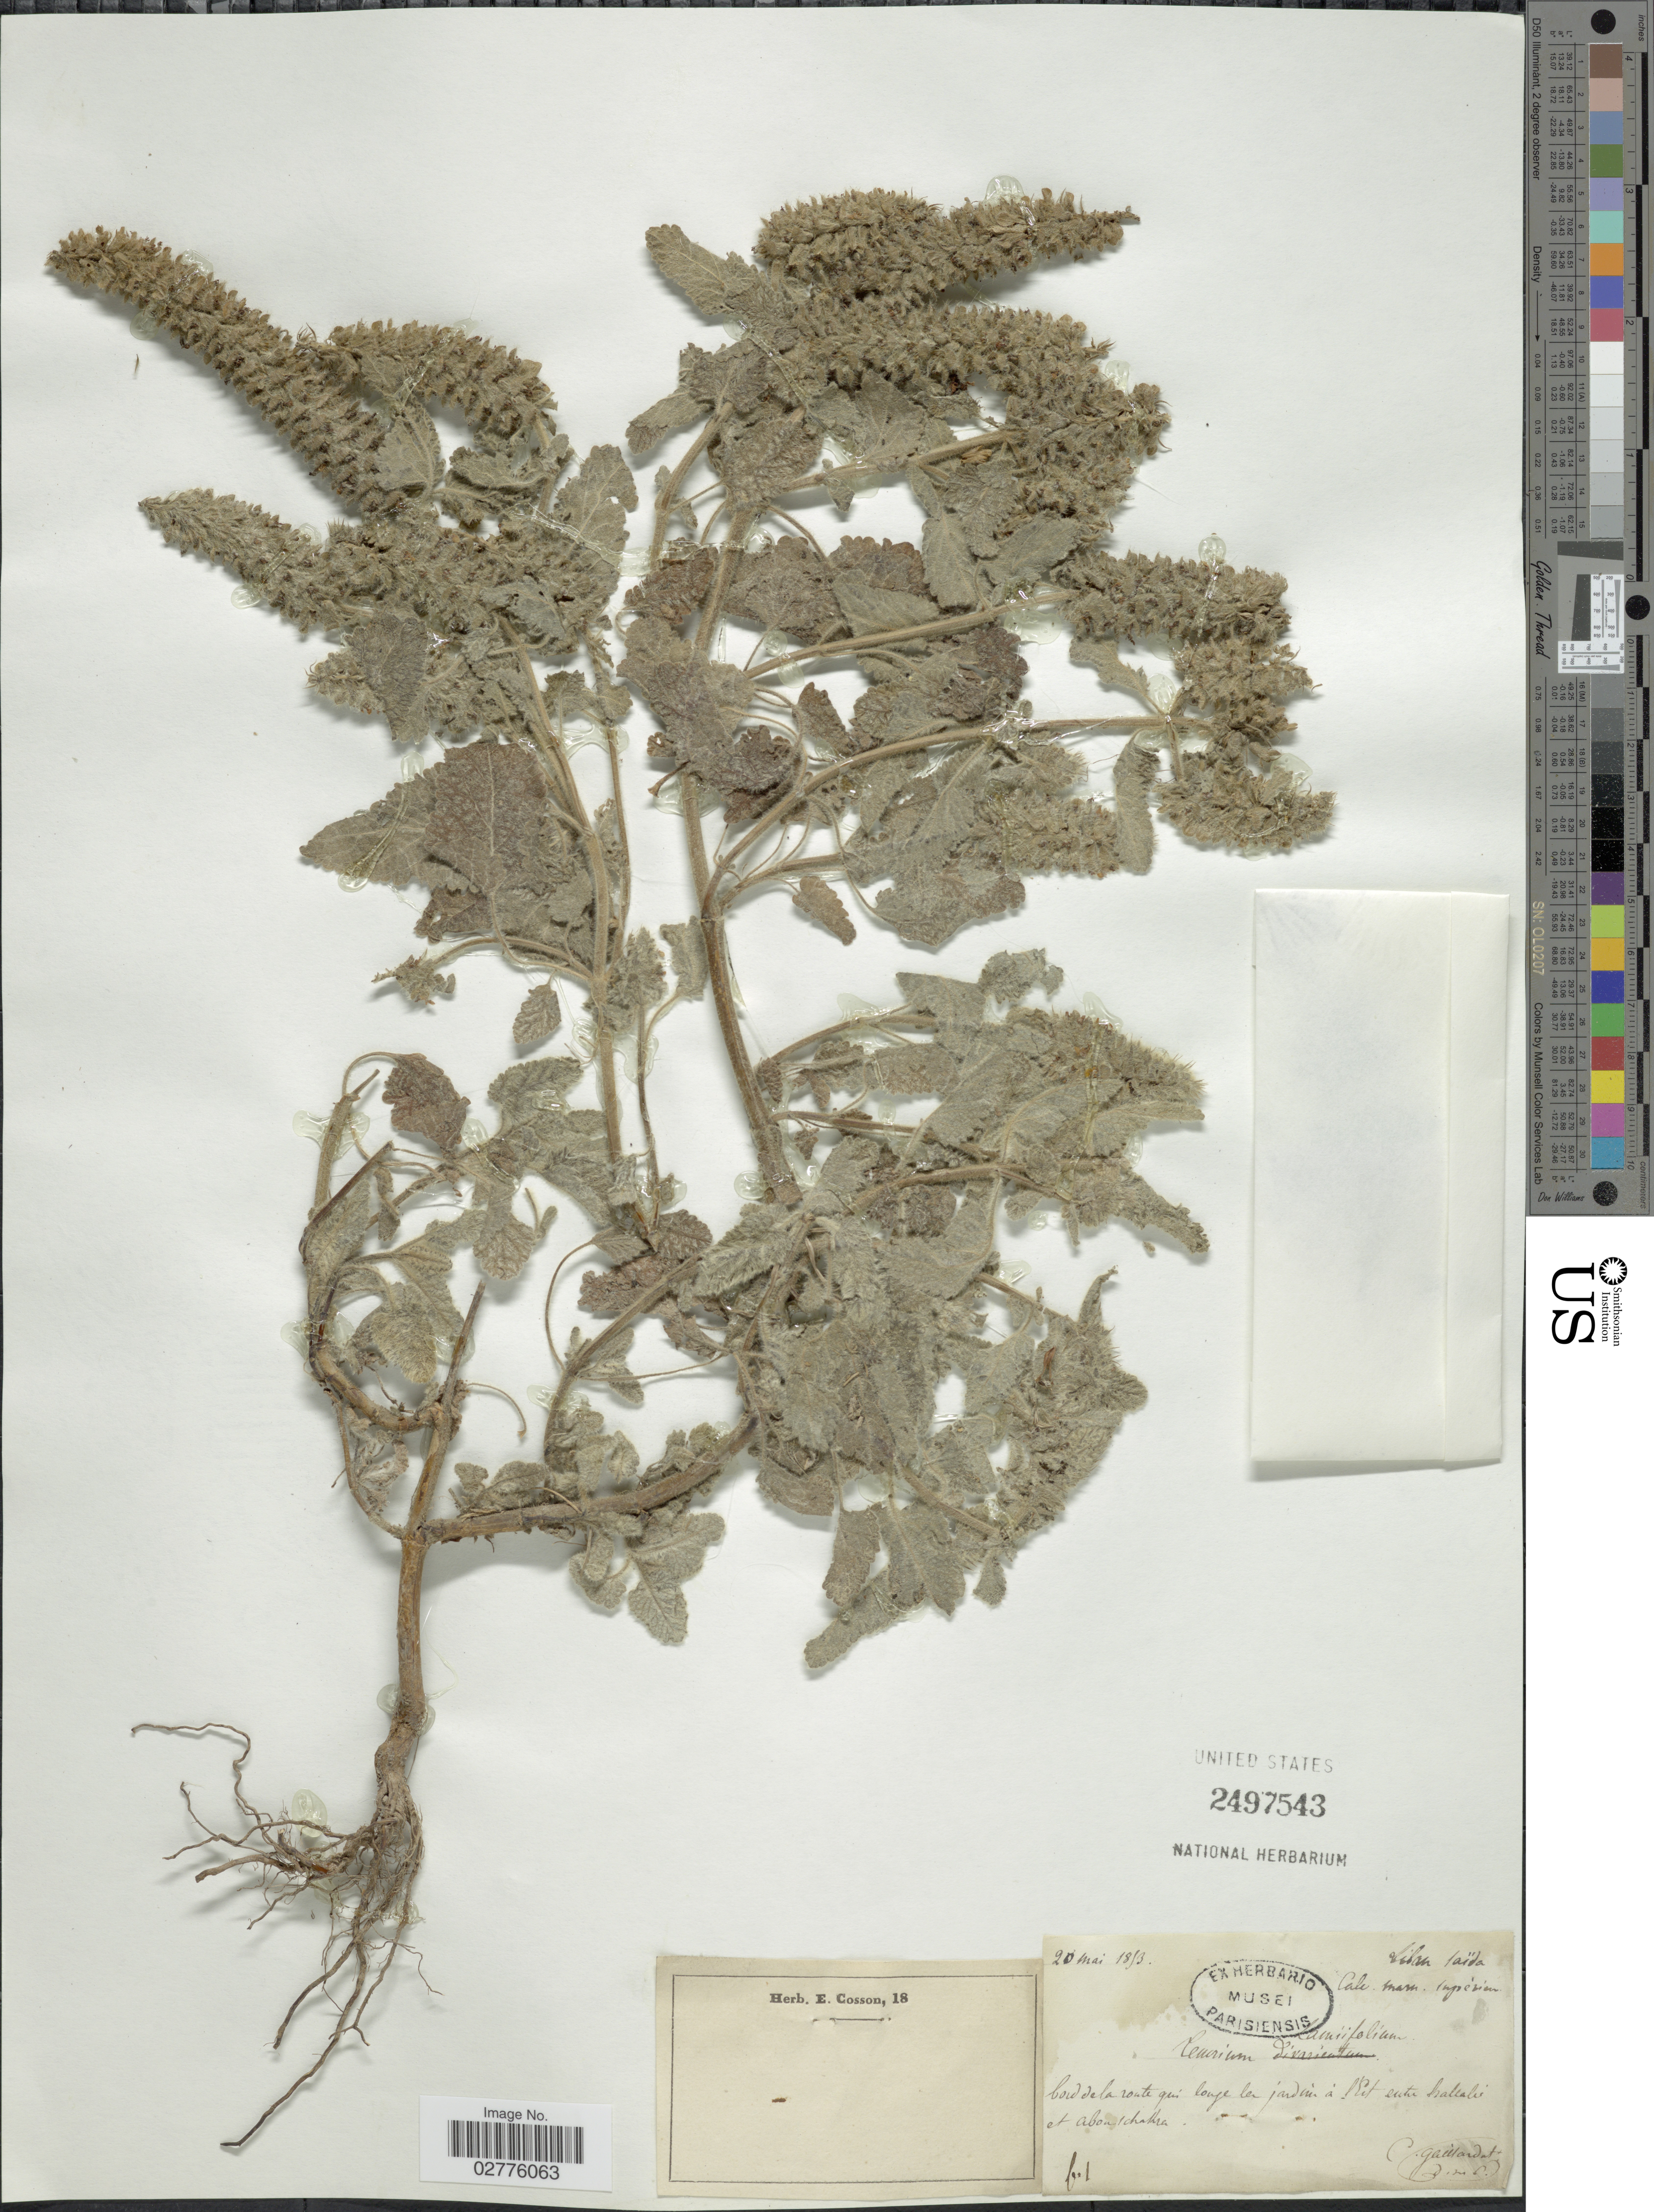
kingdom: Plantae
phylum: Tracheophyta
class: Magnoliopsida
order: Lamiales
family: Lamiaceae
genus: Teucrium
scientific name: Teucrium lamiifolium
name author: d'Urv.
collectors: C. Gaillardot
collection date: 1853-05-20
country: Lebanon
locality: Liban. Saïda. Bord de la route gén longe la jardin á l' Est entre hallabi et abon chackra. [interpreted]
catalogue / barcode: US 2497543